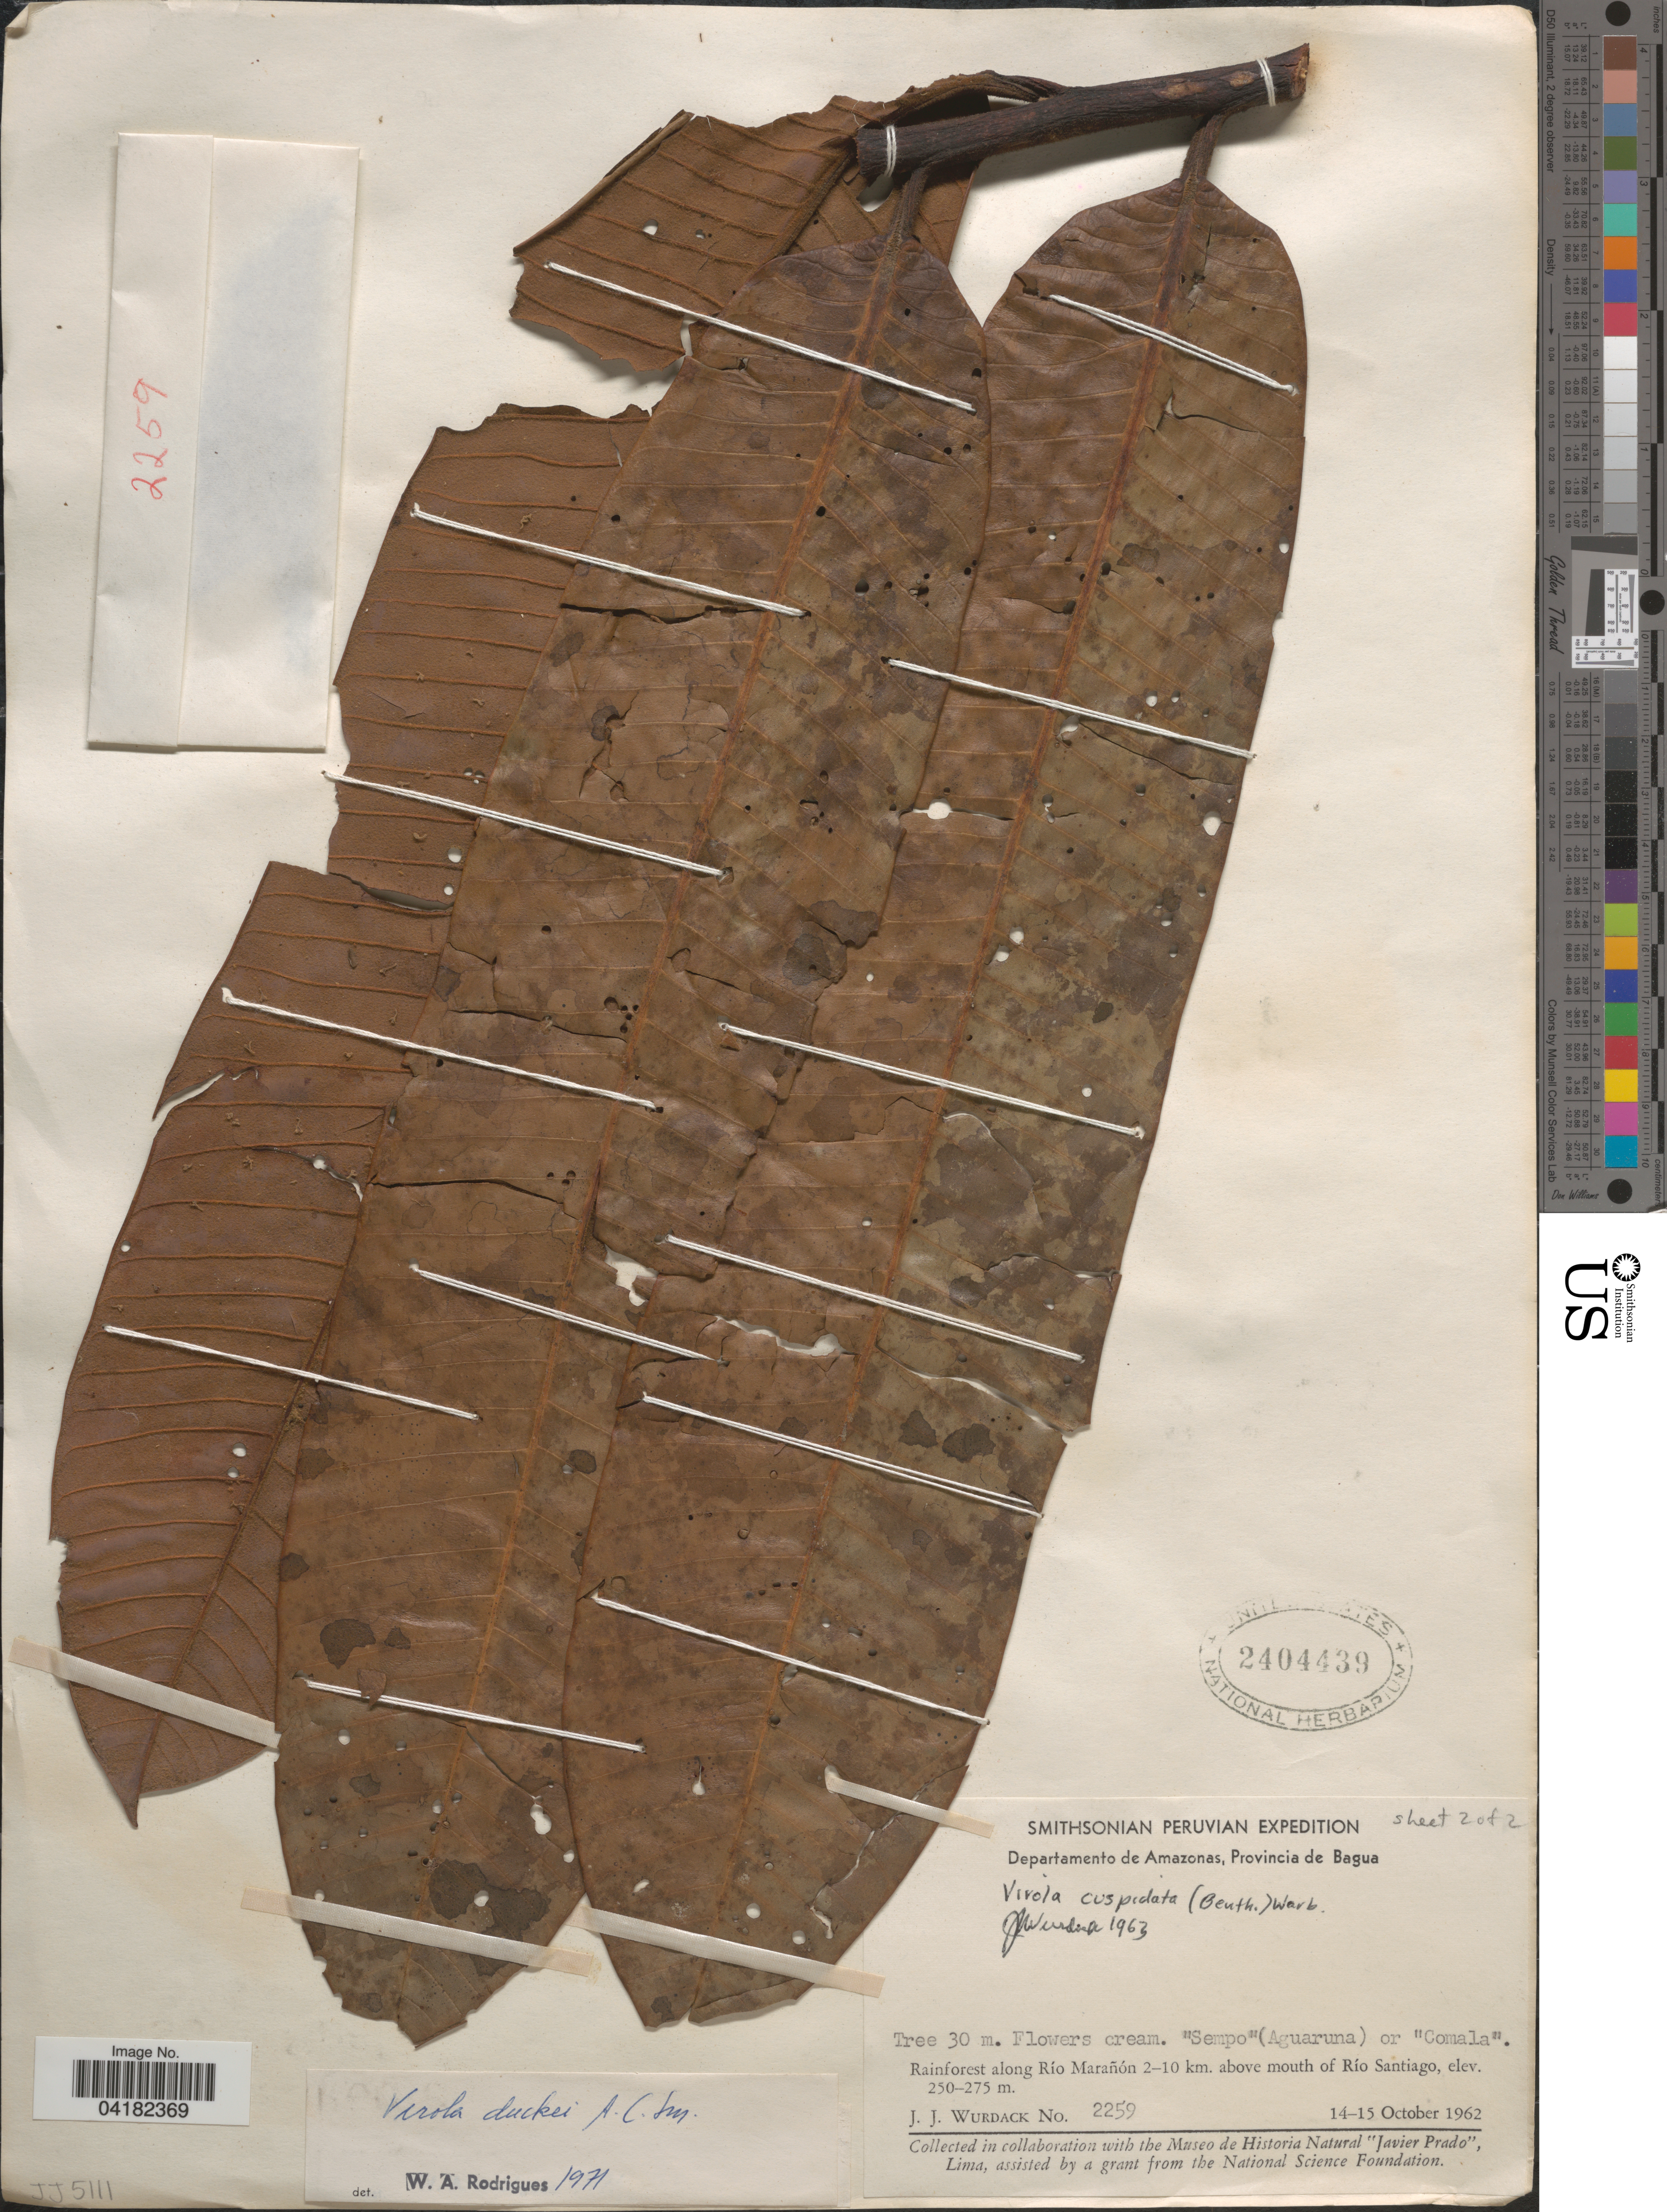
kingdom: Plantae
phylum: Tracheophyta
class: Magnoliopsida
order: Magnoliales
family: Myristicaceae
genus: Virola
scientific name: Virola duckei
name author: A.C. Sm.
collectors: J. J. Wurdack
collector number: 2259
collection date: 1962-10-14/1962-10-15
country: Peru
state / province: Amazonas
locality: Smithsonian Peruvian Expedition. Departamento de Amazonas, Provincia de Bagua. Rainforest along Río Marañón 2-10 km. above mouth of Río Santiago.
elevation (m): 250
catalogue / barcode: US 2404439